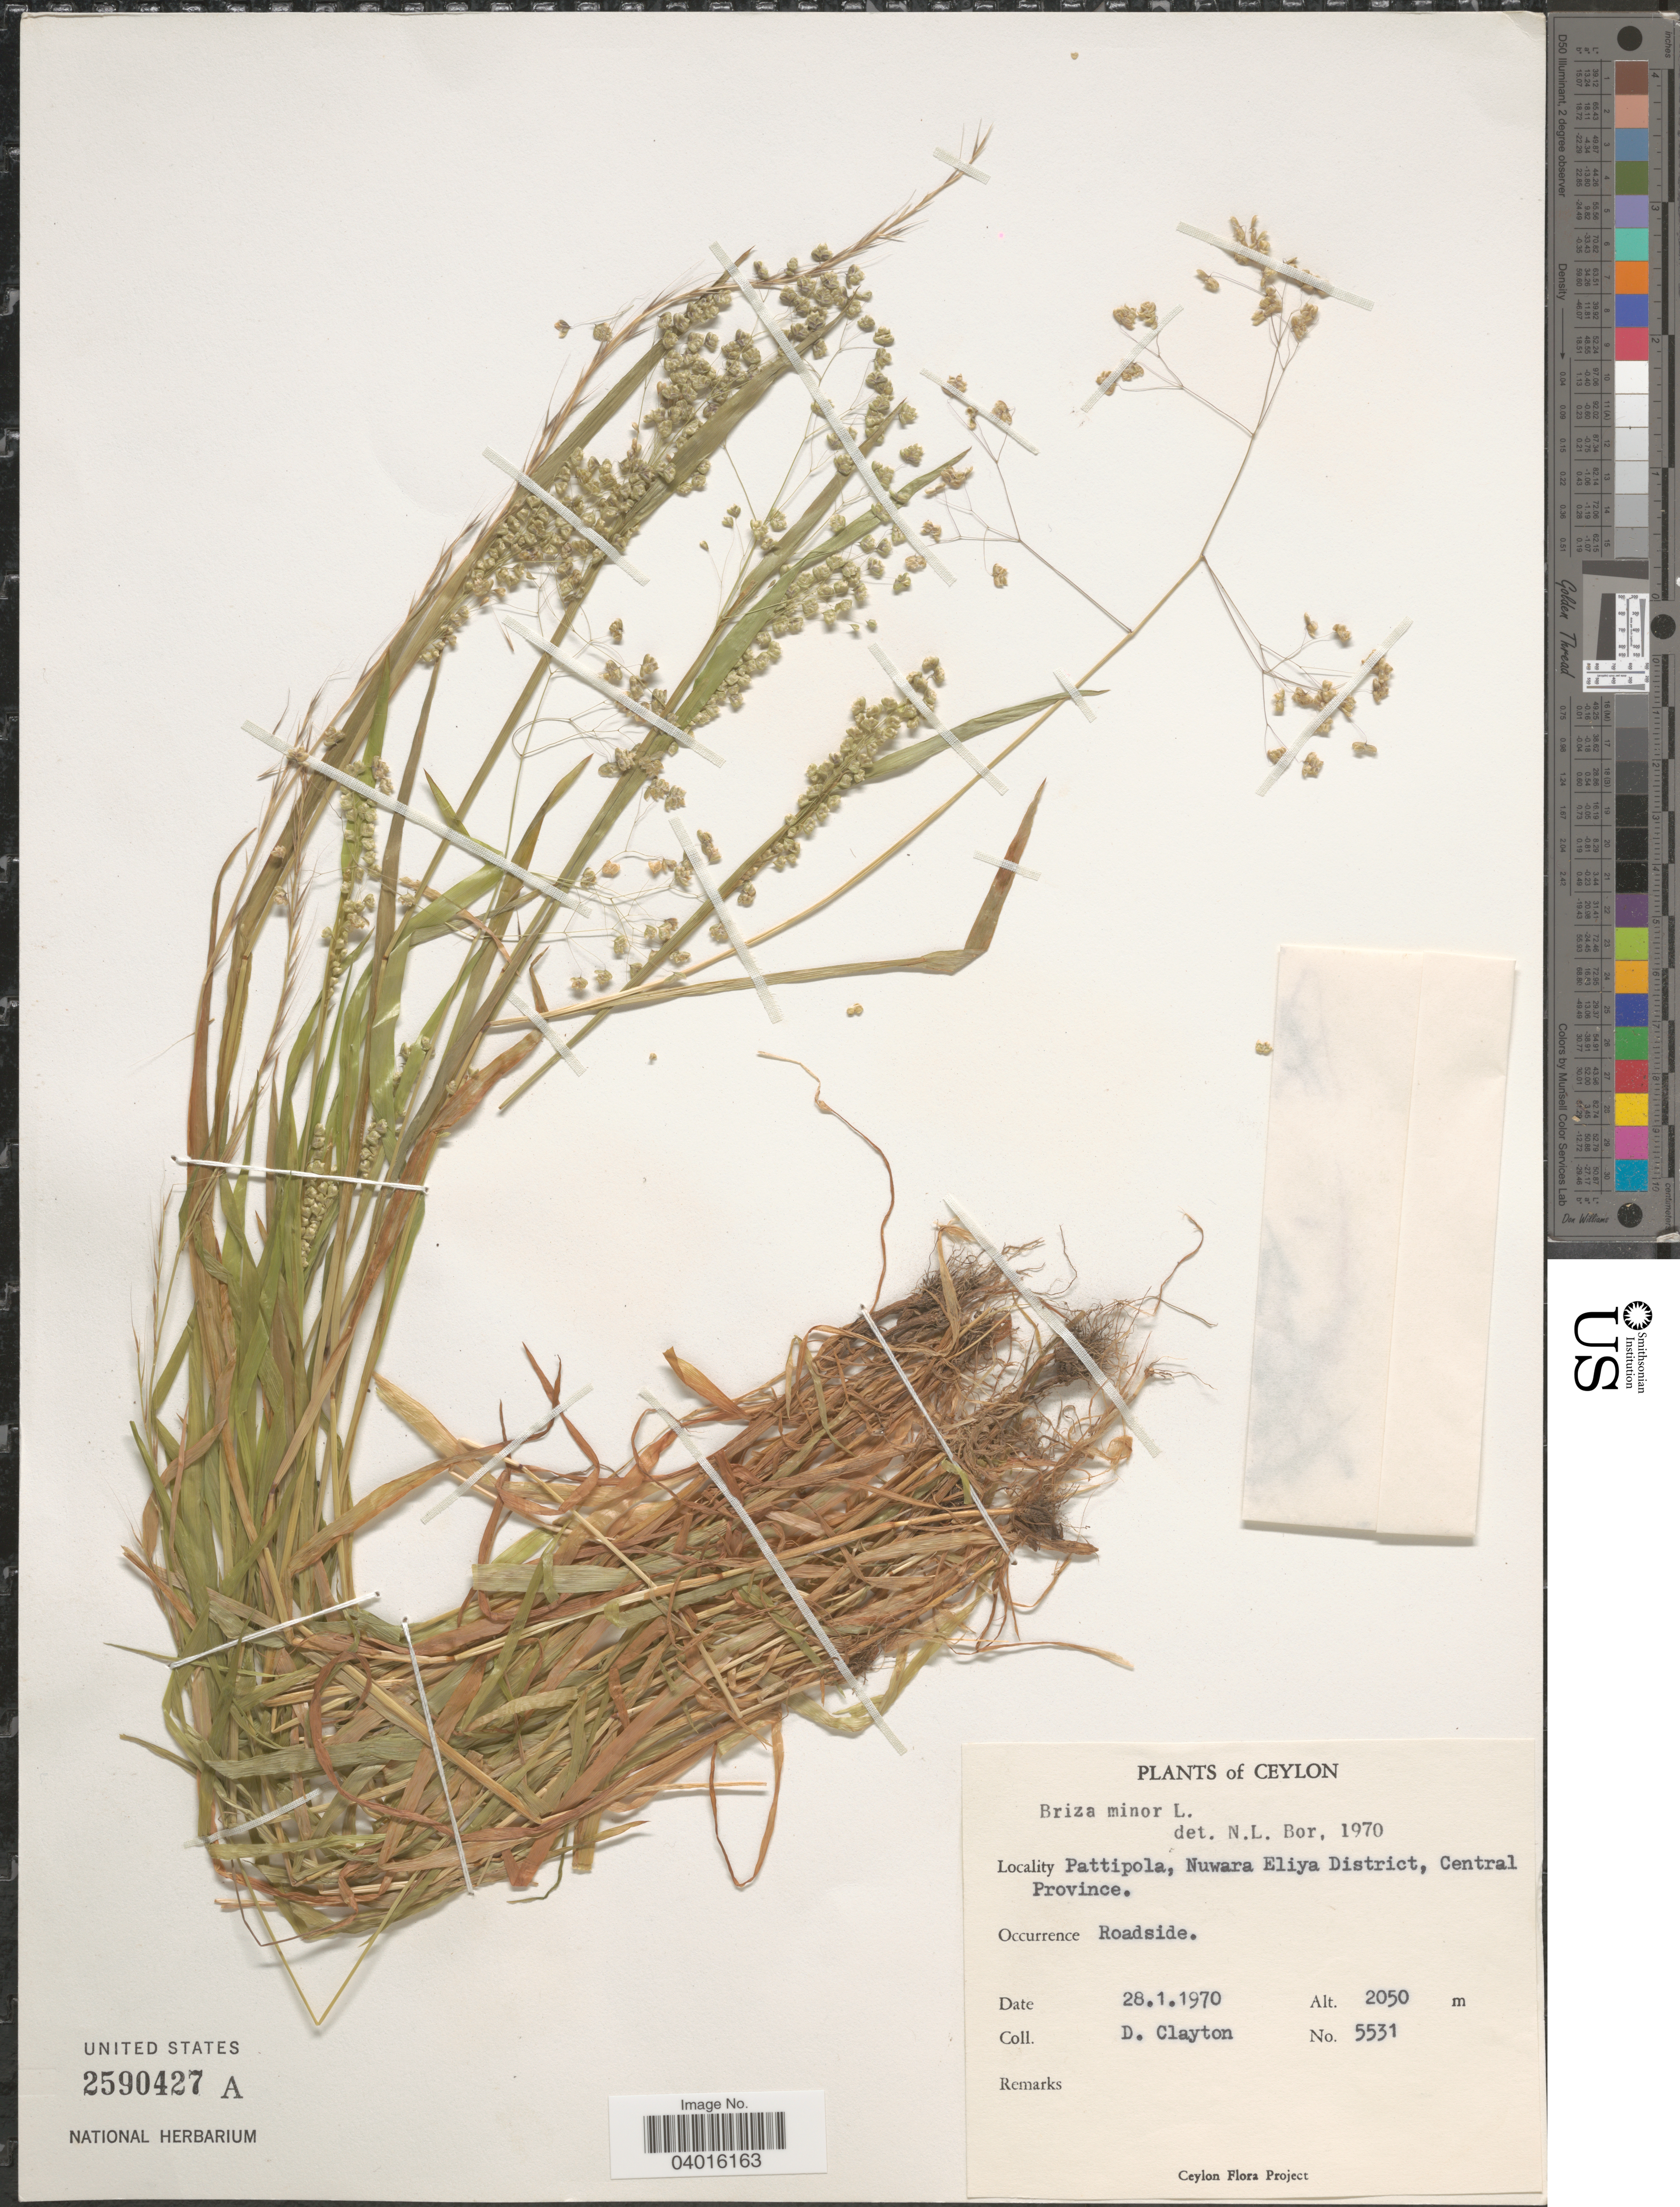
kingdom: Plantae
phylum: Tracheophyta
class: Liliopsida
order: Poales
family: Poaceae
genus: Briza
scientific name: Briza minor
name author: L.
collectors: D. Clayton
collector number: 5531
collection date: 1970-01-28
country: Sri Lanka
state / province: Central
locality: Ceylon. Pattipola, Nuwara Eliya District.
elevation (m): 2050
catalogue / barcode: US 2590427A